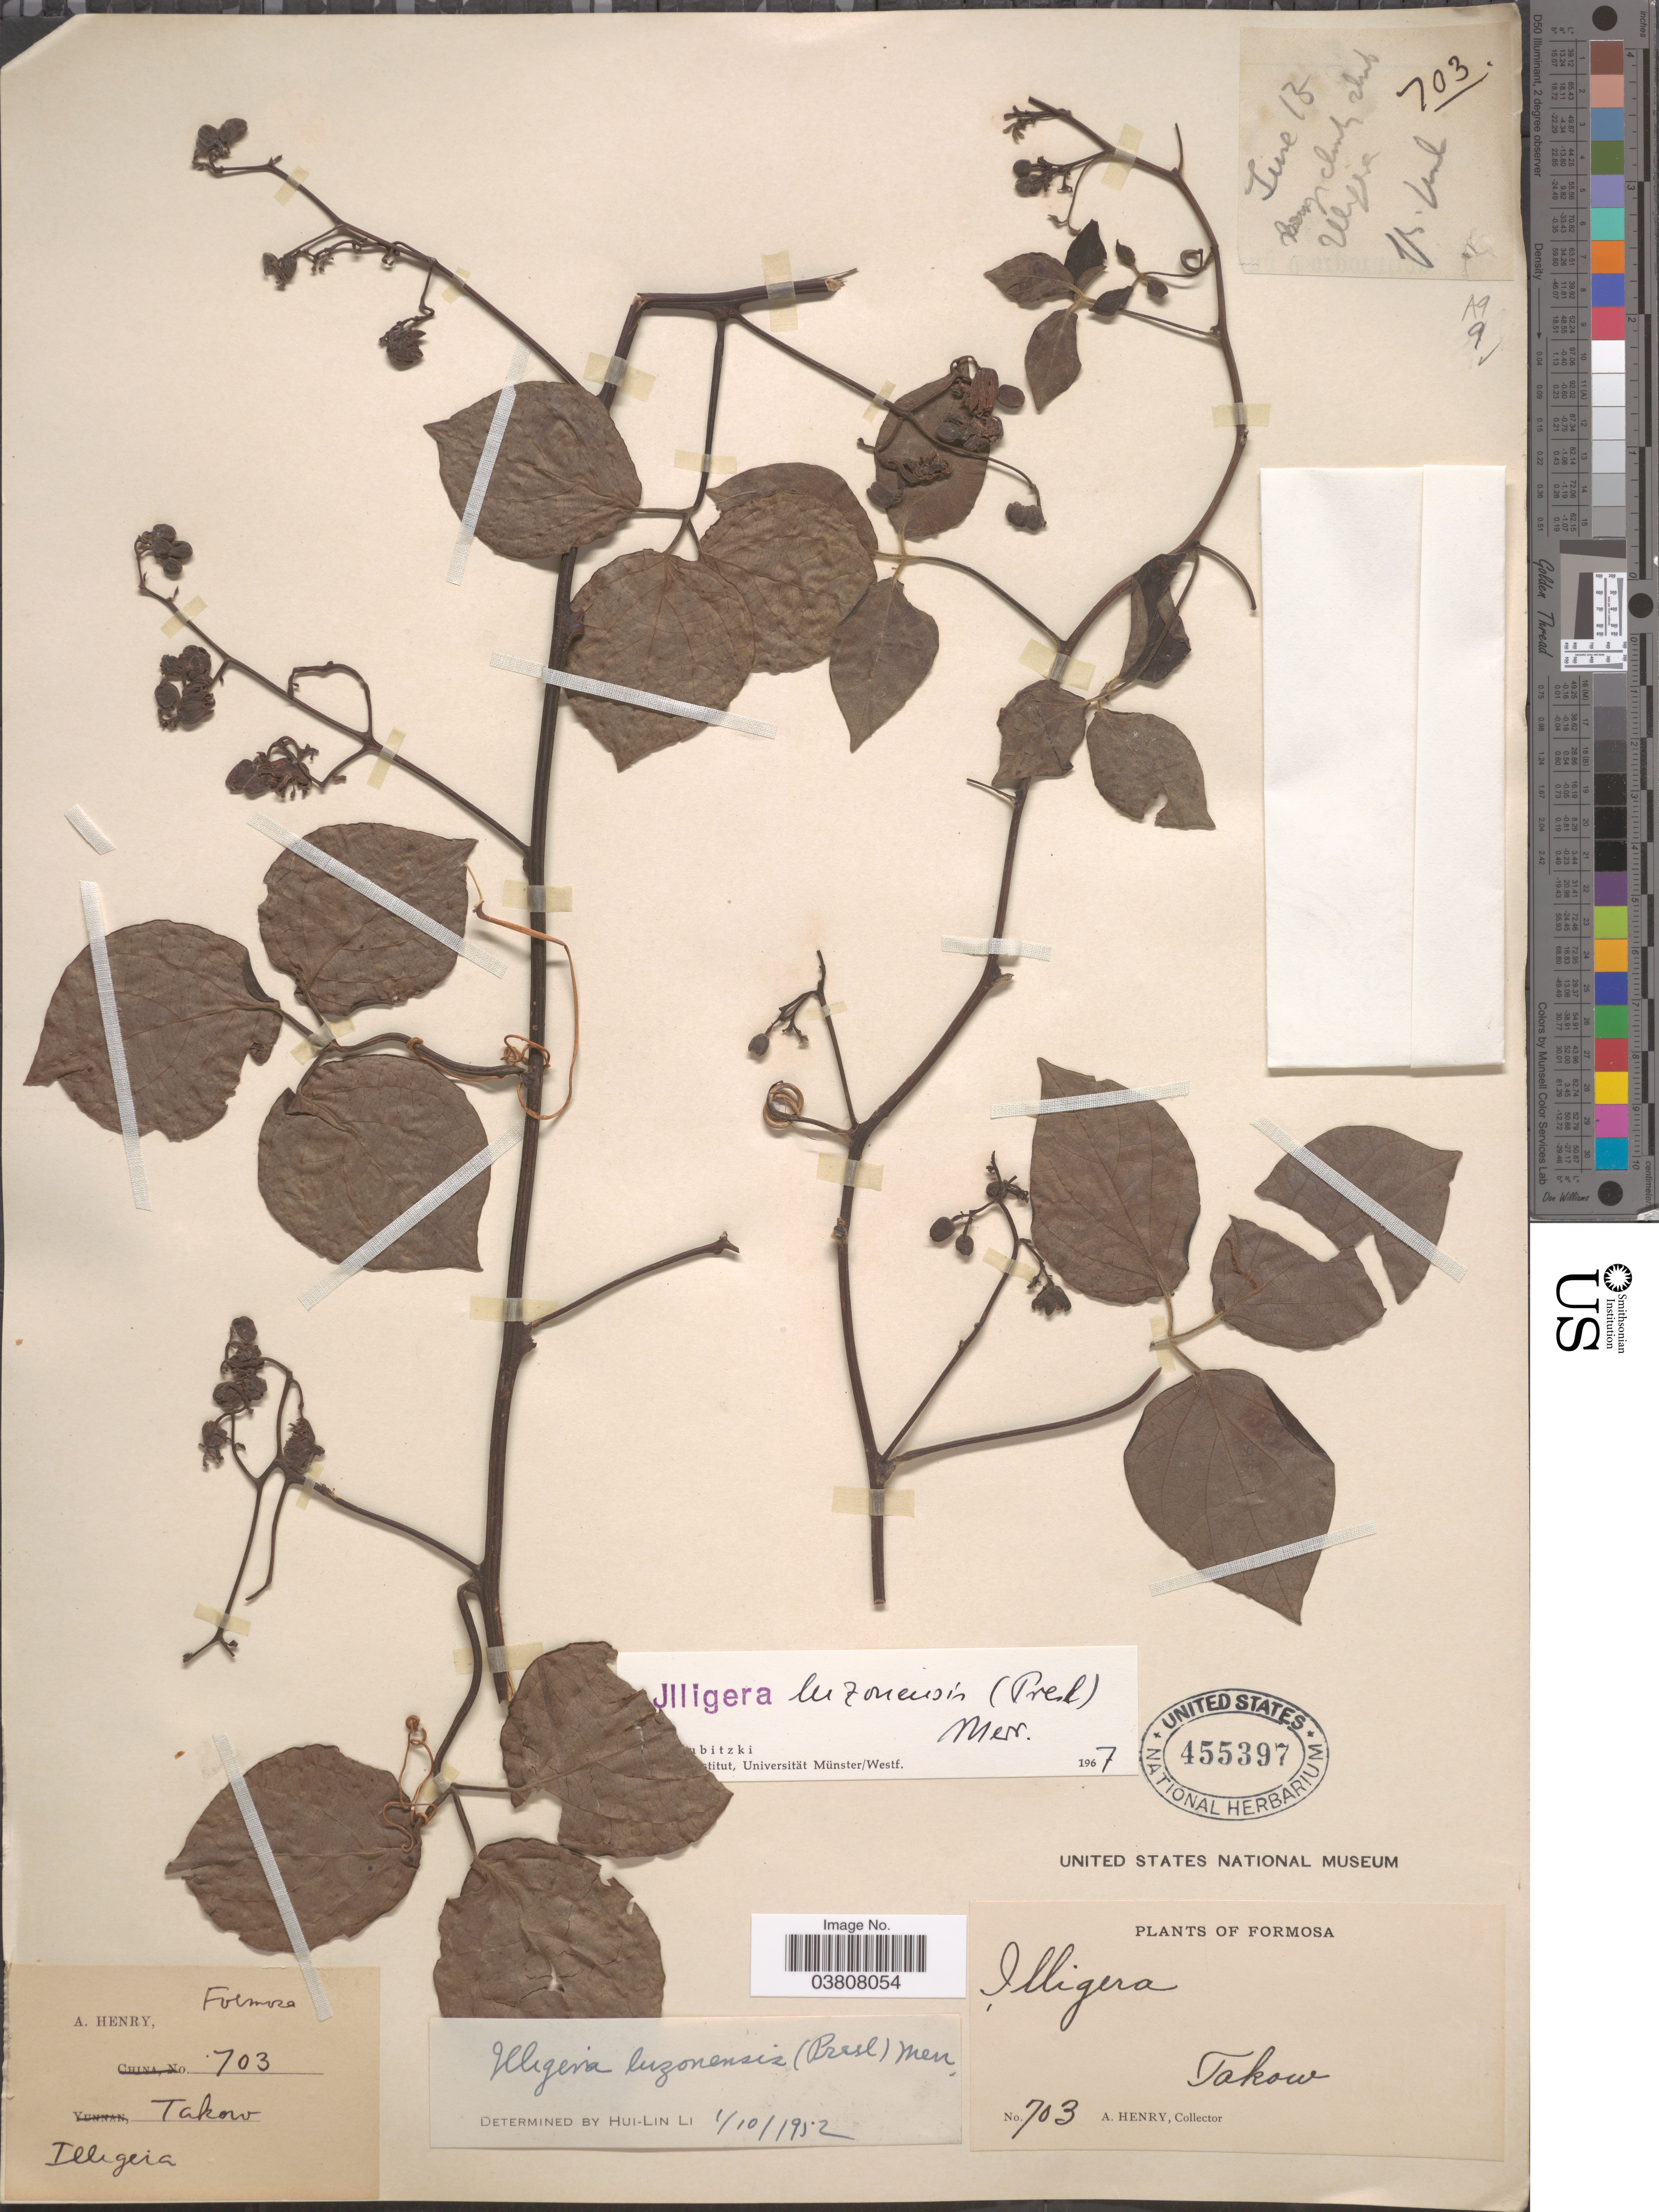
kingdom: Plantae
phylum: Tracheophyta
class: Magnoliopsida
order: Laurales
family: Hernandiaceae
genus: Illigera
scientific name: Illigera luzonensis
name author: (C. Presl) Merr.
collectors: A. Henry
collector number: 703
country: Taiwan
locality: Formosa. Takow.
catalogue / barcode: US 455397